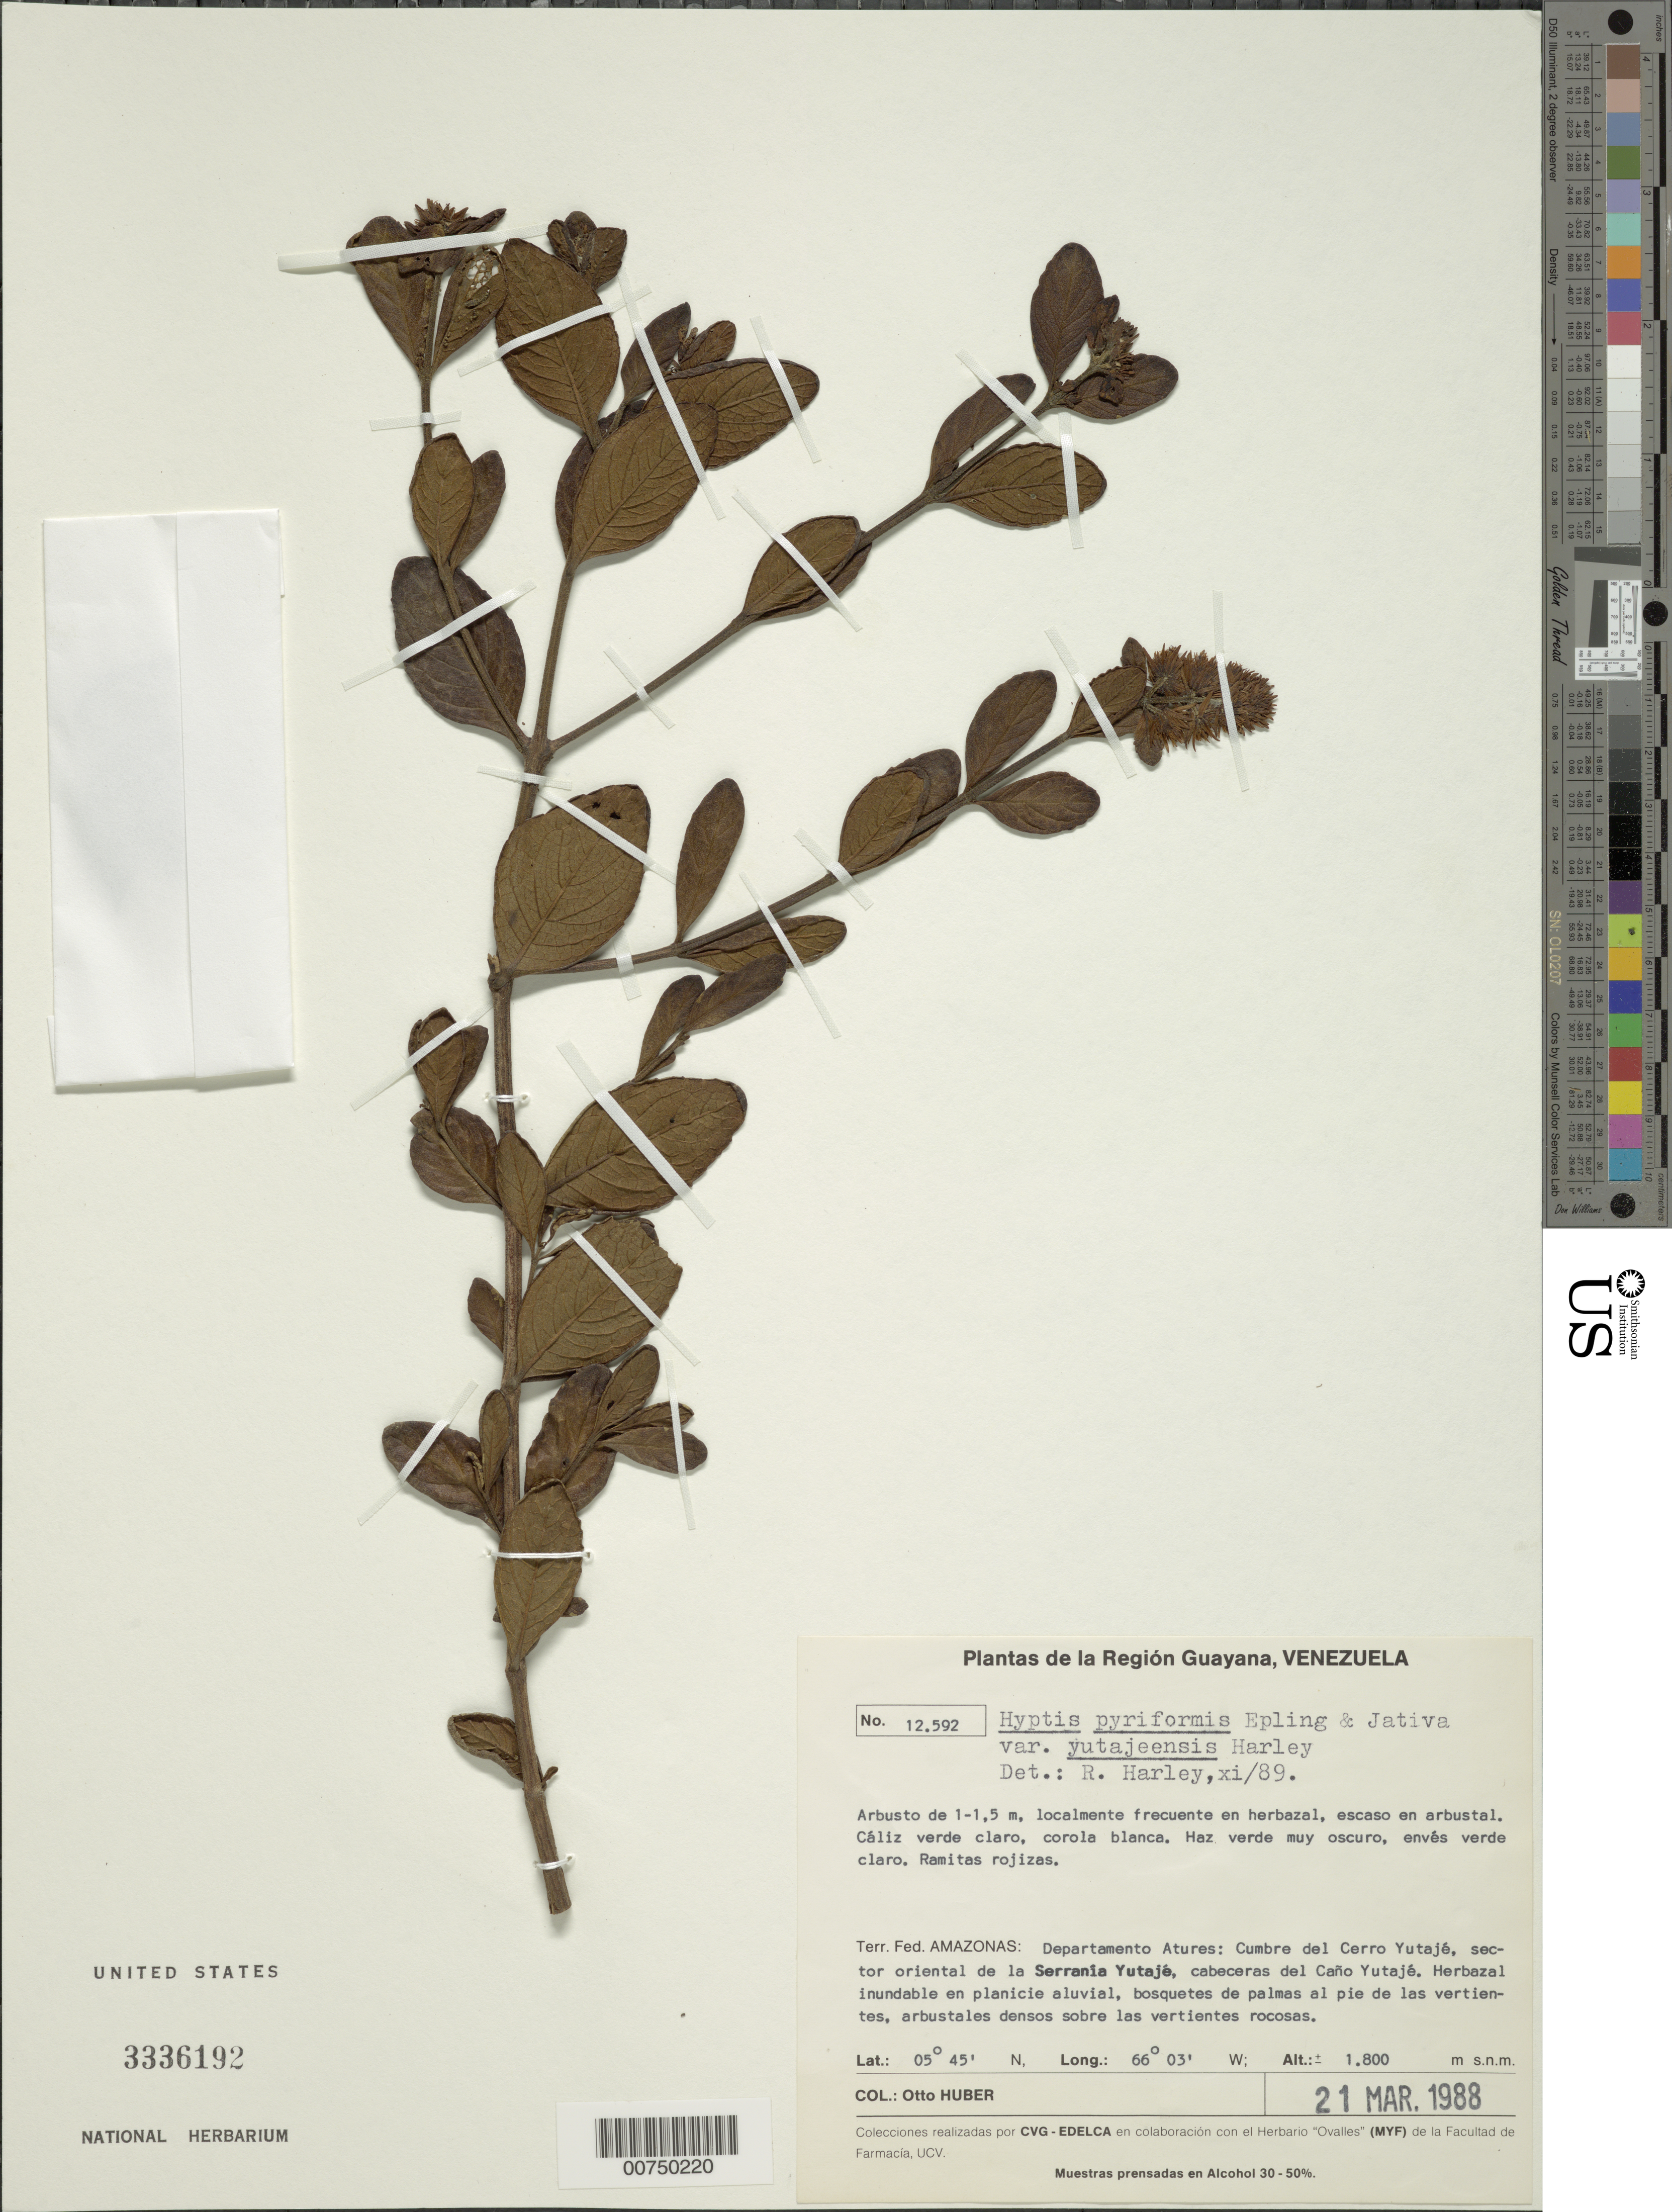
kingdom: Plantae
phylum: Tracheophyta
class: Magnoliopsida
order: Lamiales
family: Lamiaceae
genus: Hyptis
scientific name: Hyptis pyriformis var. yutajeensis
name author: Harley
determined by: Harley, R. M.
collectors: O. Huber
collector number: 12592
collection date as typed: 21-Mar-88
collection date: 1988-03-21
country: Venezuela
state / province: Amazonas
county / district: Atures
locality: Cerro Yutajé, cumbre, sector oriental de la Serrania Yutajé, cabeceras del Caño Yutajé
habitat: Herbazal, en arbustal; herbazal inundable en planicie aluvial, bosquetes de palmas al pié de las vertientes, arbustales densos sobre las…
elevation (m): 1800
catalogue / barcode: US 3336192